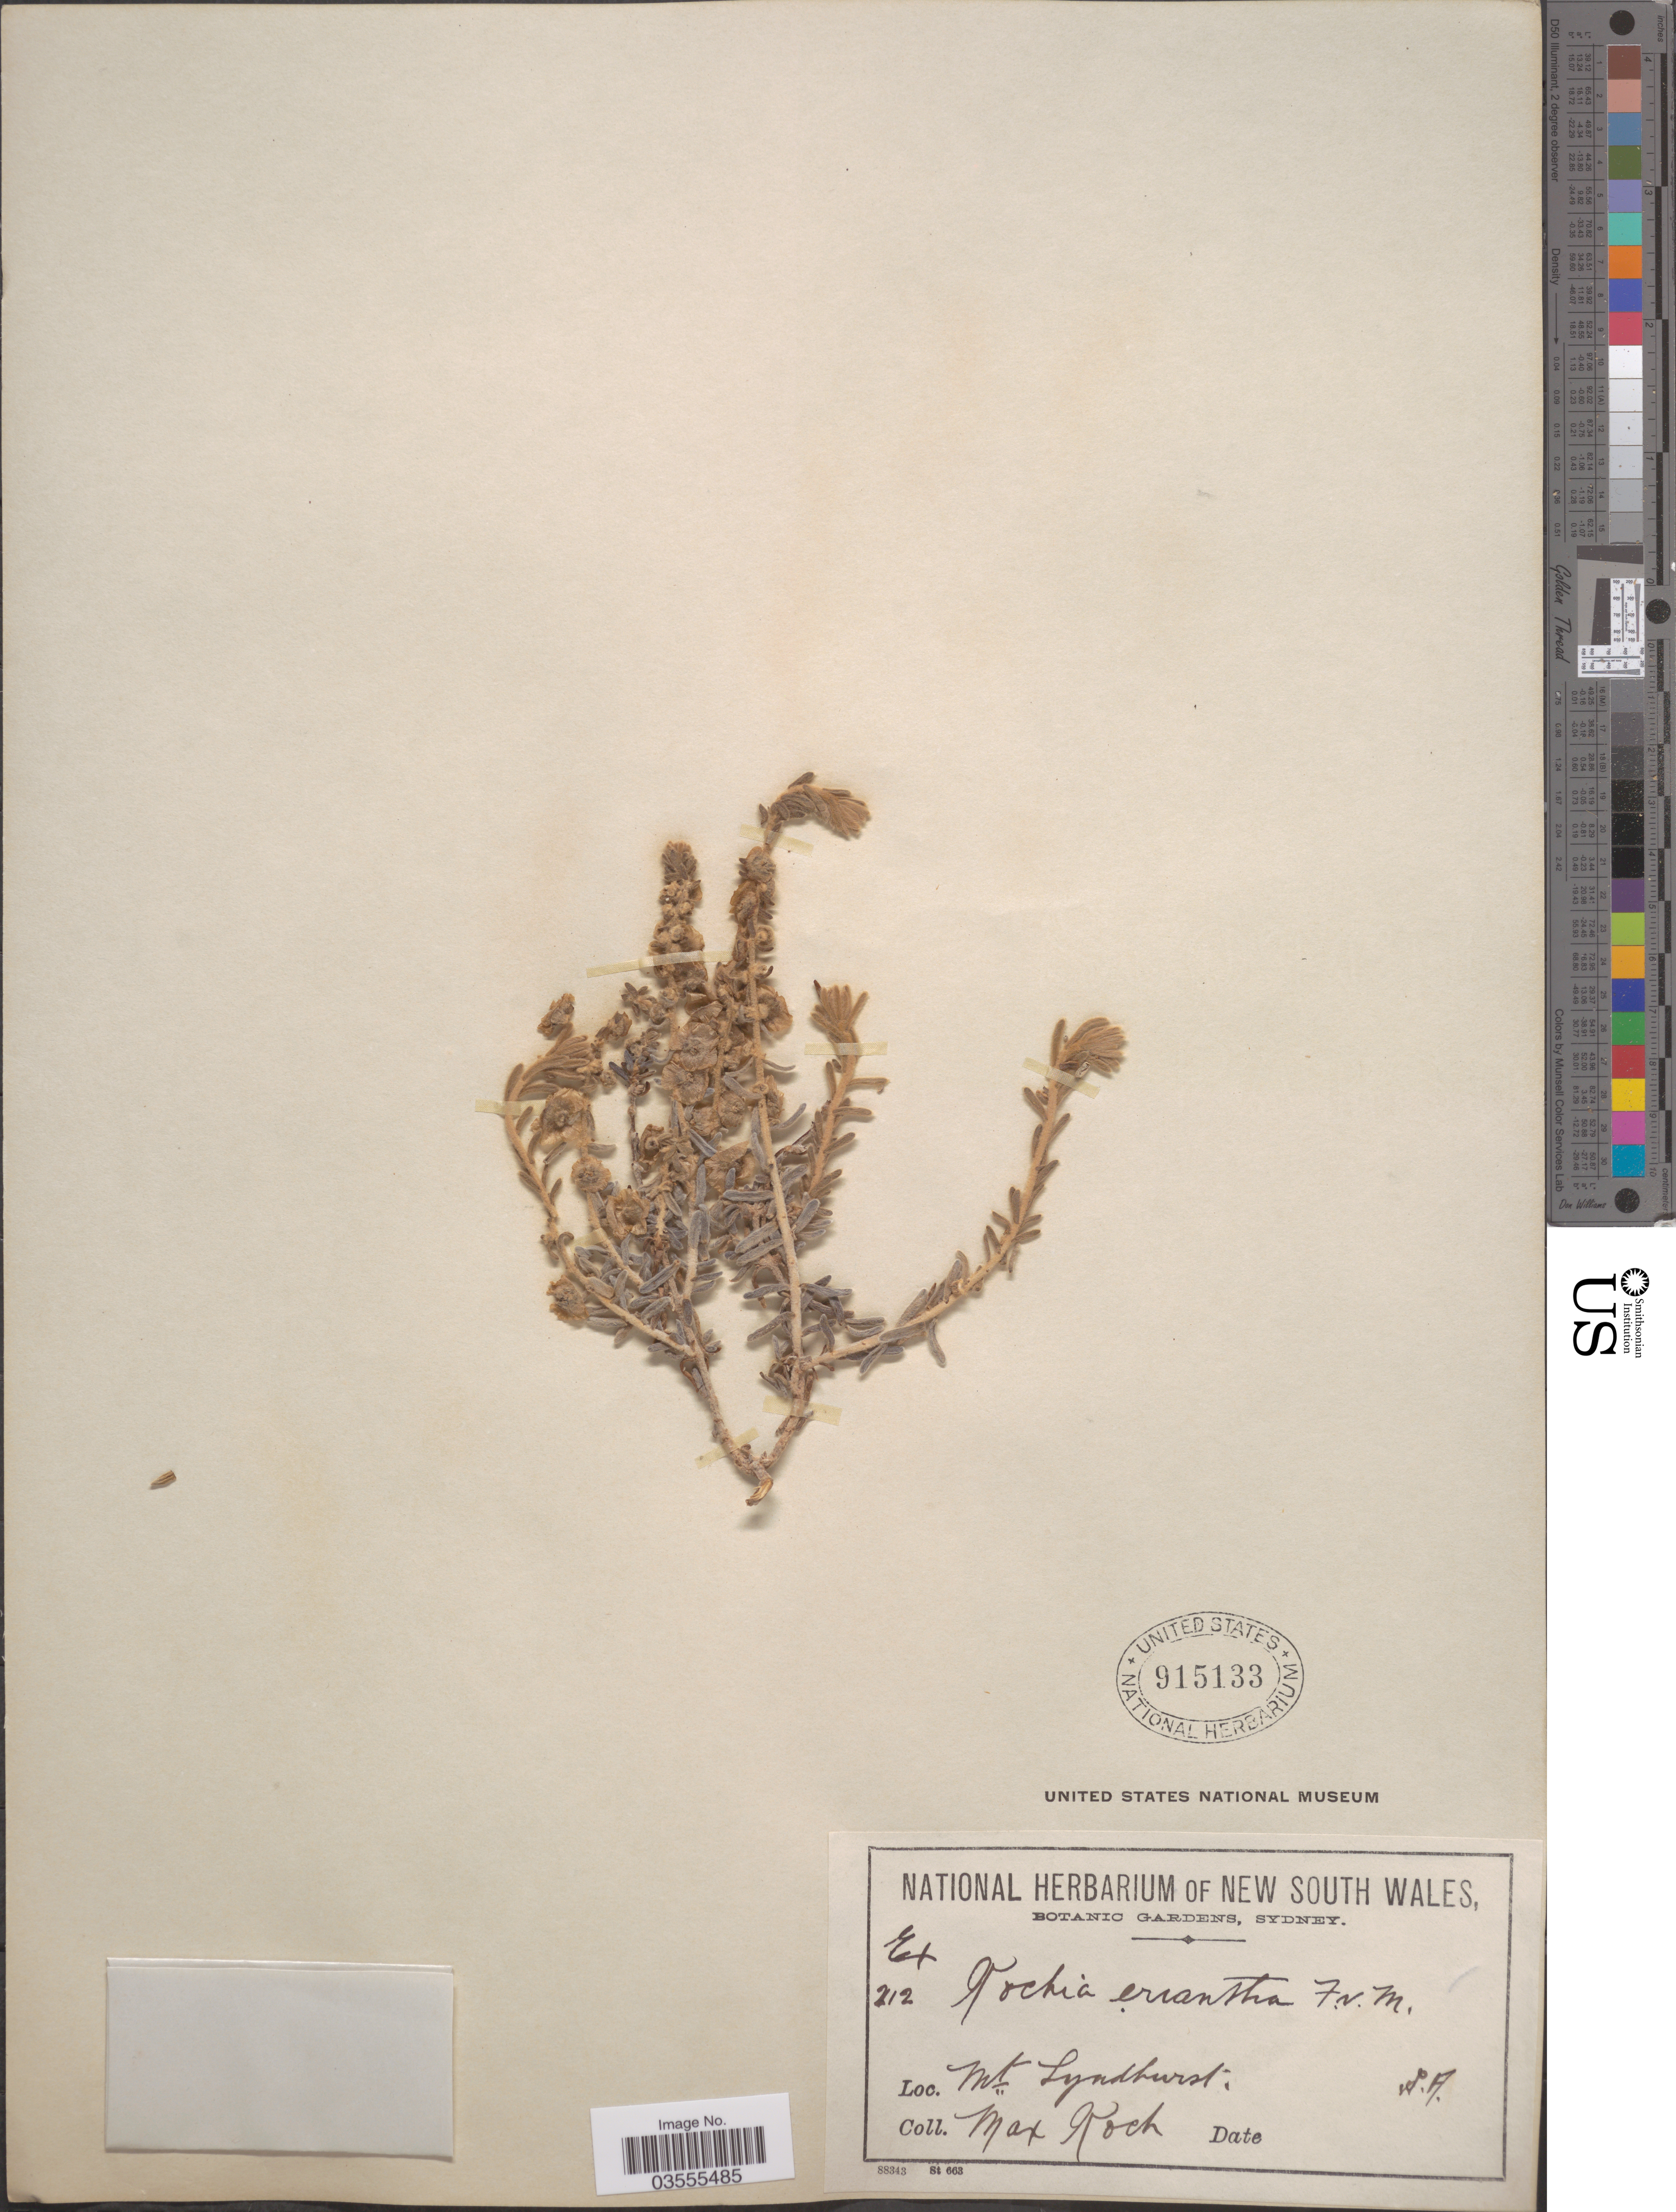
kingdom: Plantae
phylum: Tracheophyta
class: Magnoliopsida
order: Caryophyllales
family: Amaranthaceae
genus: Maireana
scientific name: Maireana trichoptera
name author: (J.M. Black) Paul G. Wilson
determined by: Wilson, Paul G.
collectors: M. Koch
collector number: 212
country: Australia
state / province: South Australia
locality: Mt. Lyndhurst.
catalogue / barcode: US 915133